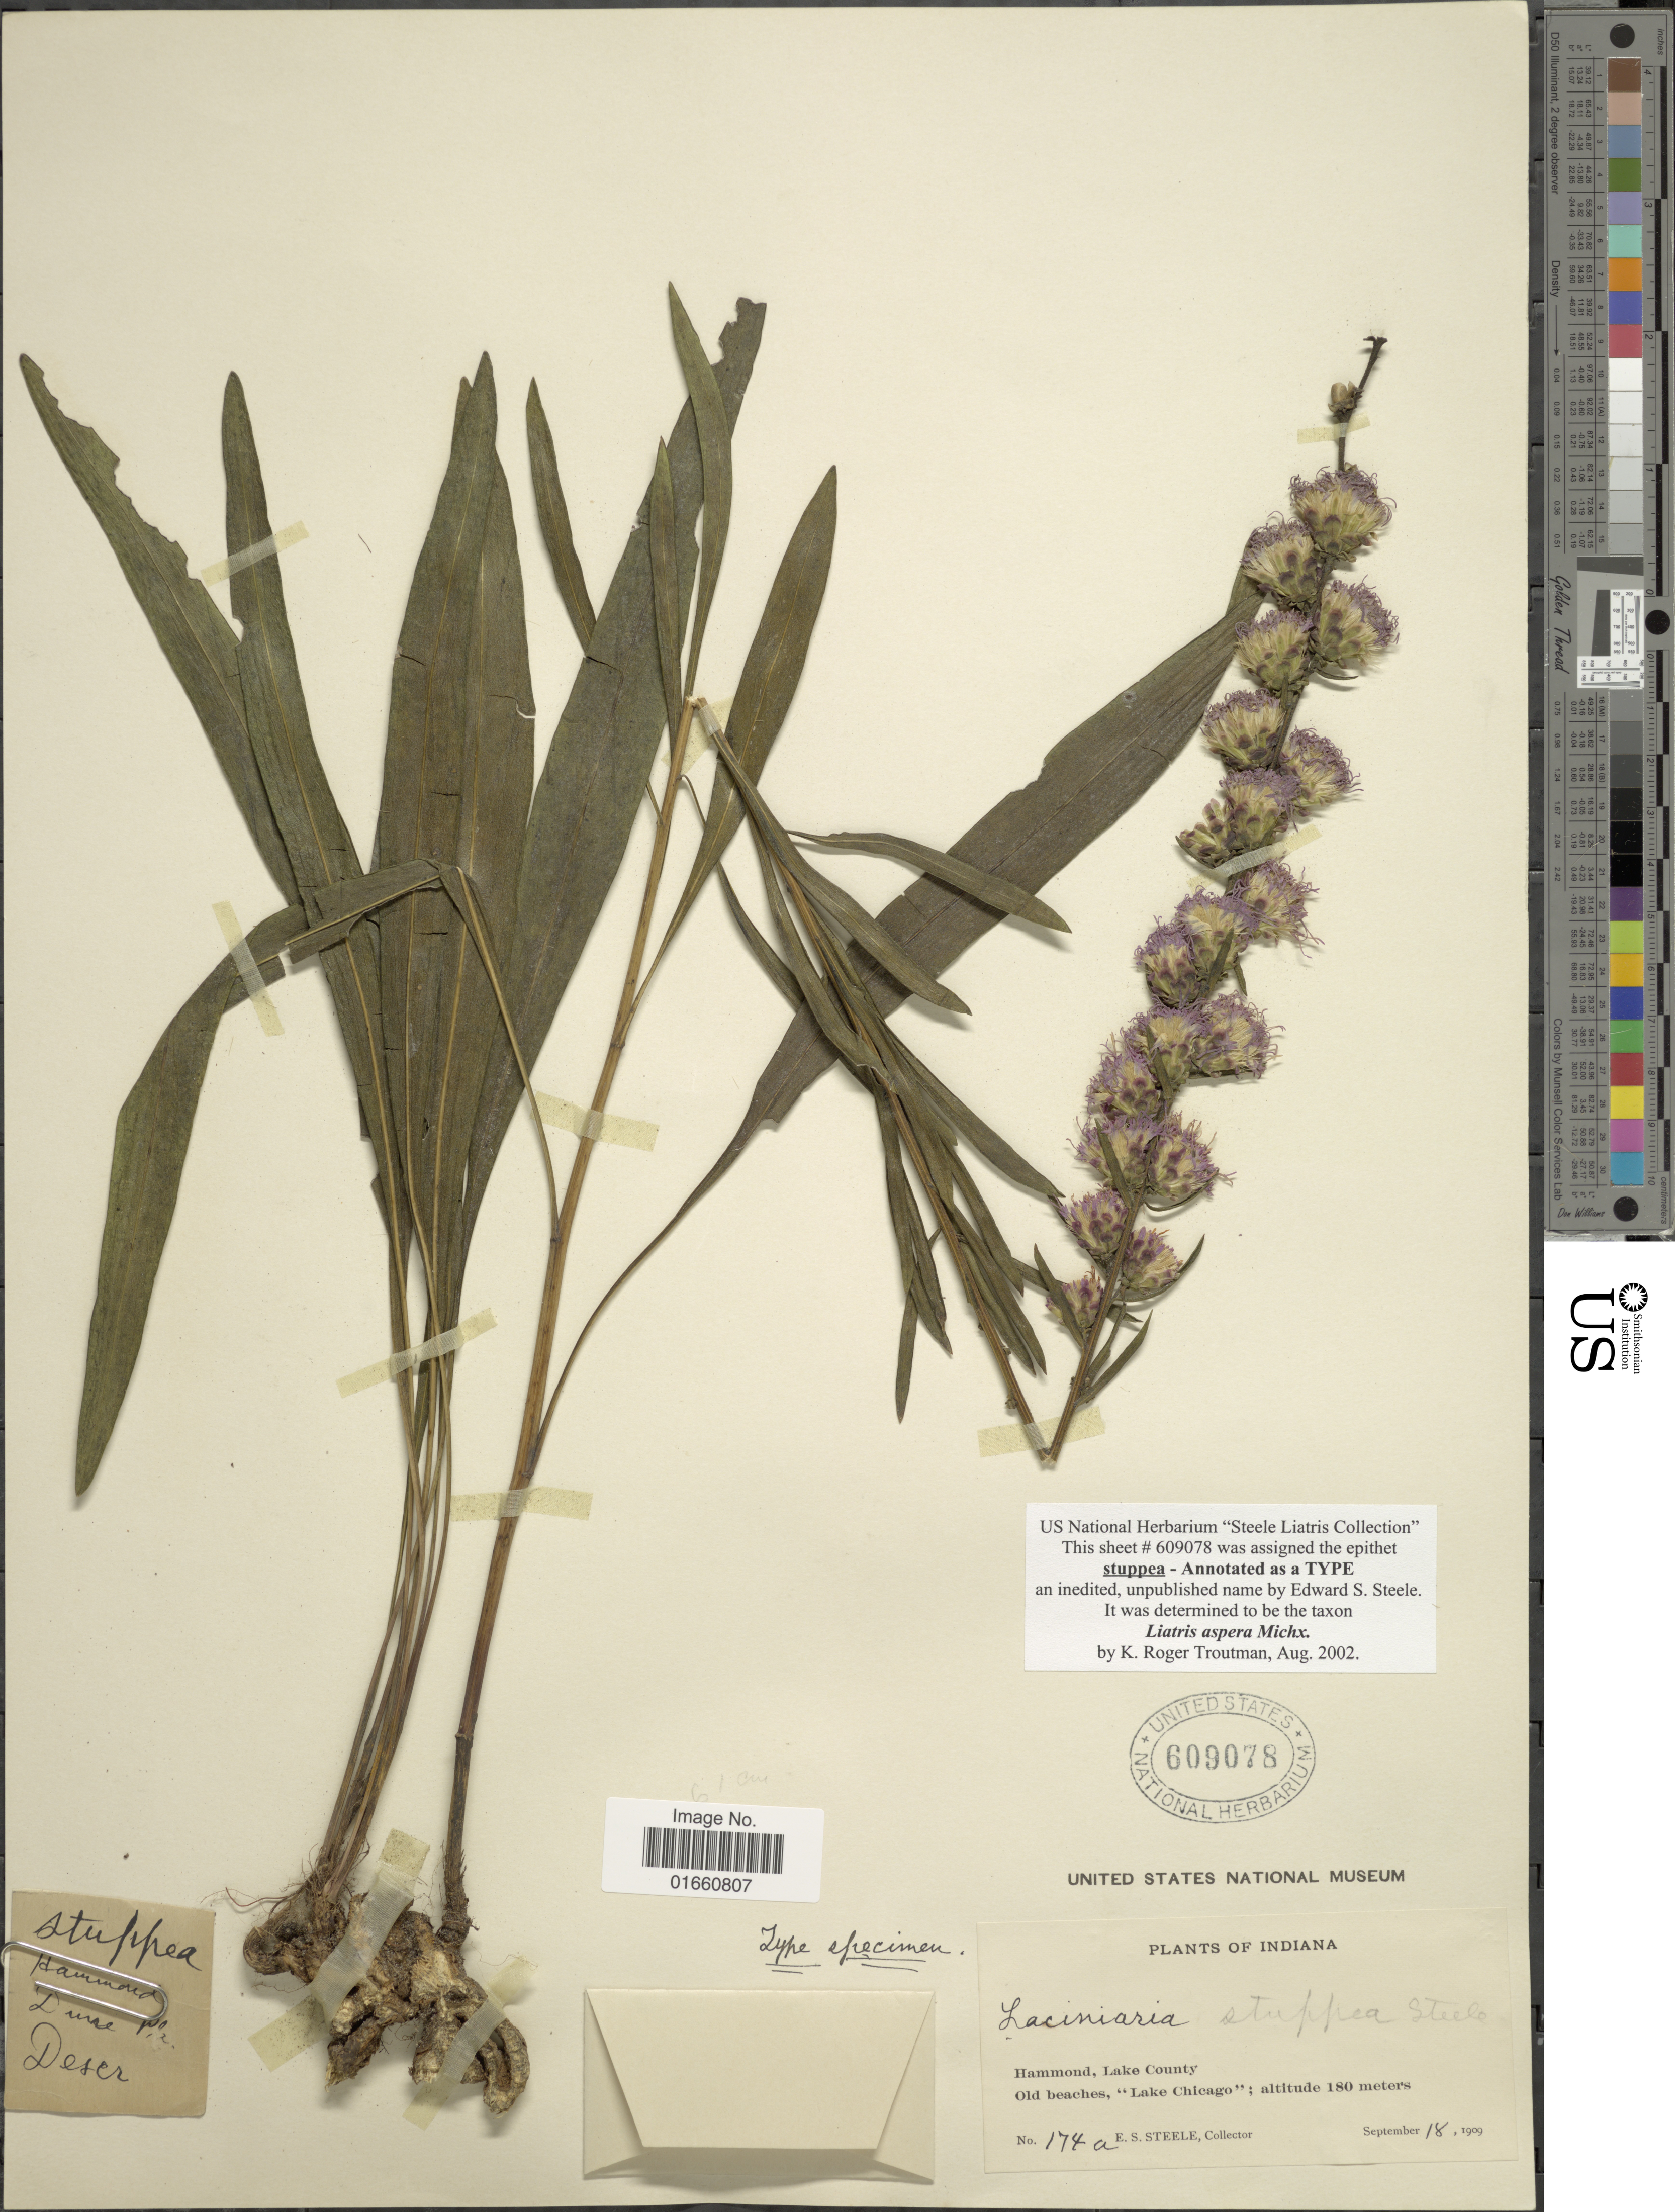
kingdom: Plantae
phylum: Tracheophyta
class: Magnoliopsida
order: Asterales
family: Asteraceae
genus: Liatris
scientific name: Liatris aspera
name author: Michx.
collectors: E. Steele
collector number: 174a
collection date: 1909-08-18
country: United States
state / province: Indiana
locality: Hammond, Lake County, Old beaches, "Lake Chicago"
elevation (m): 180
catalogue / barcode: US 609078